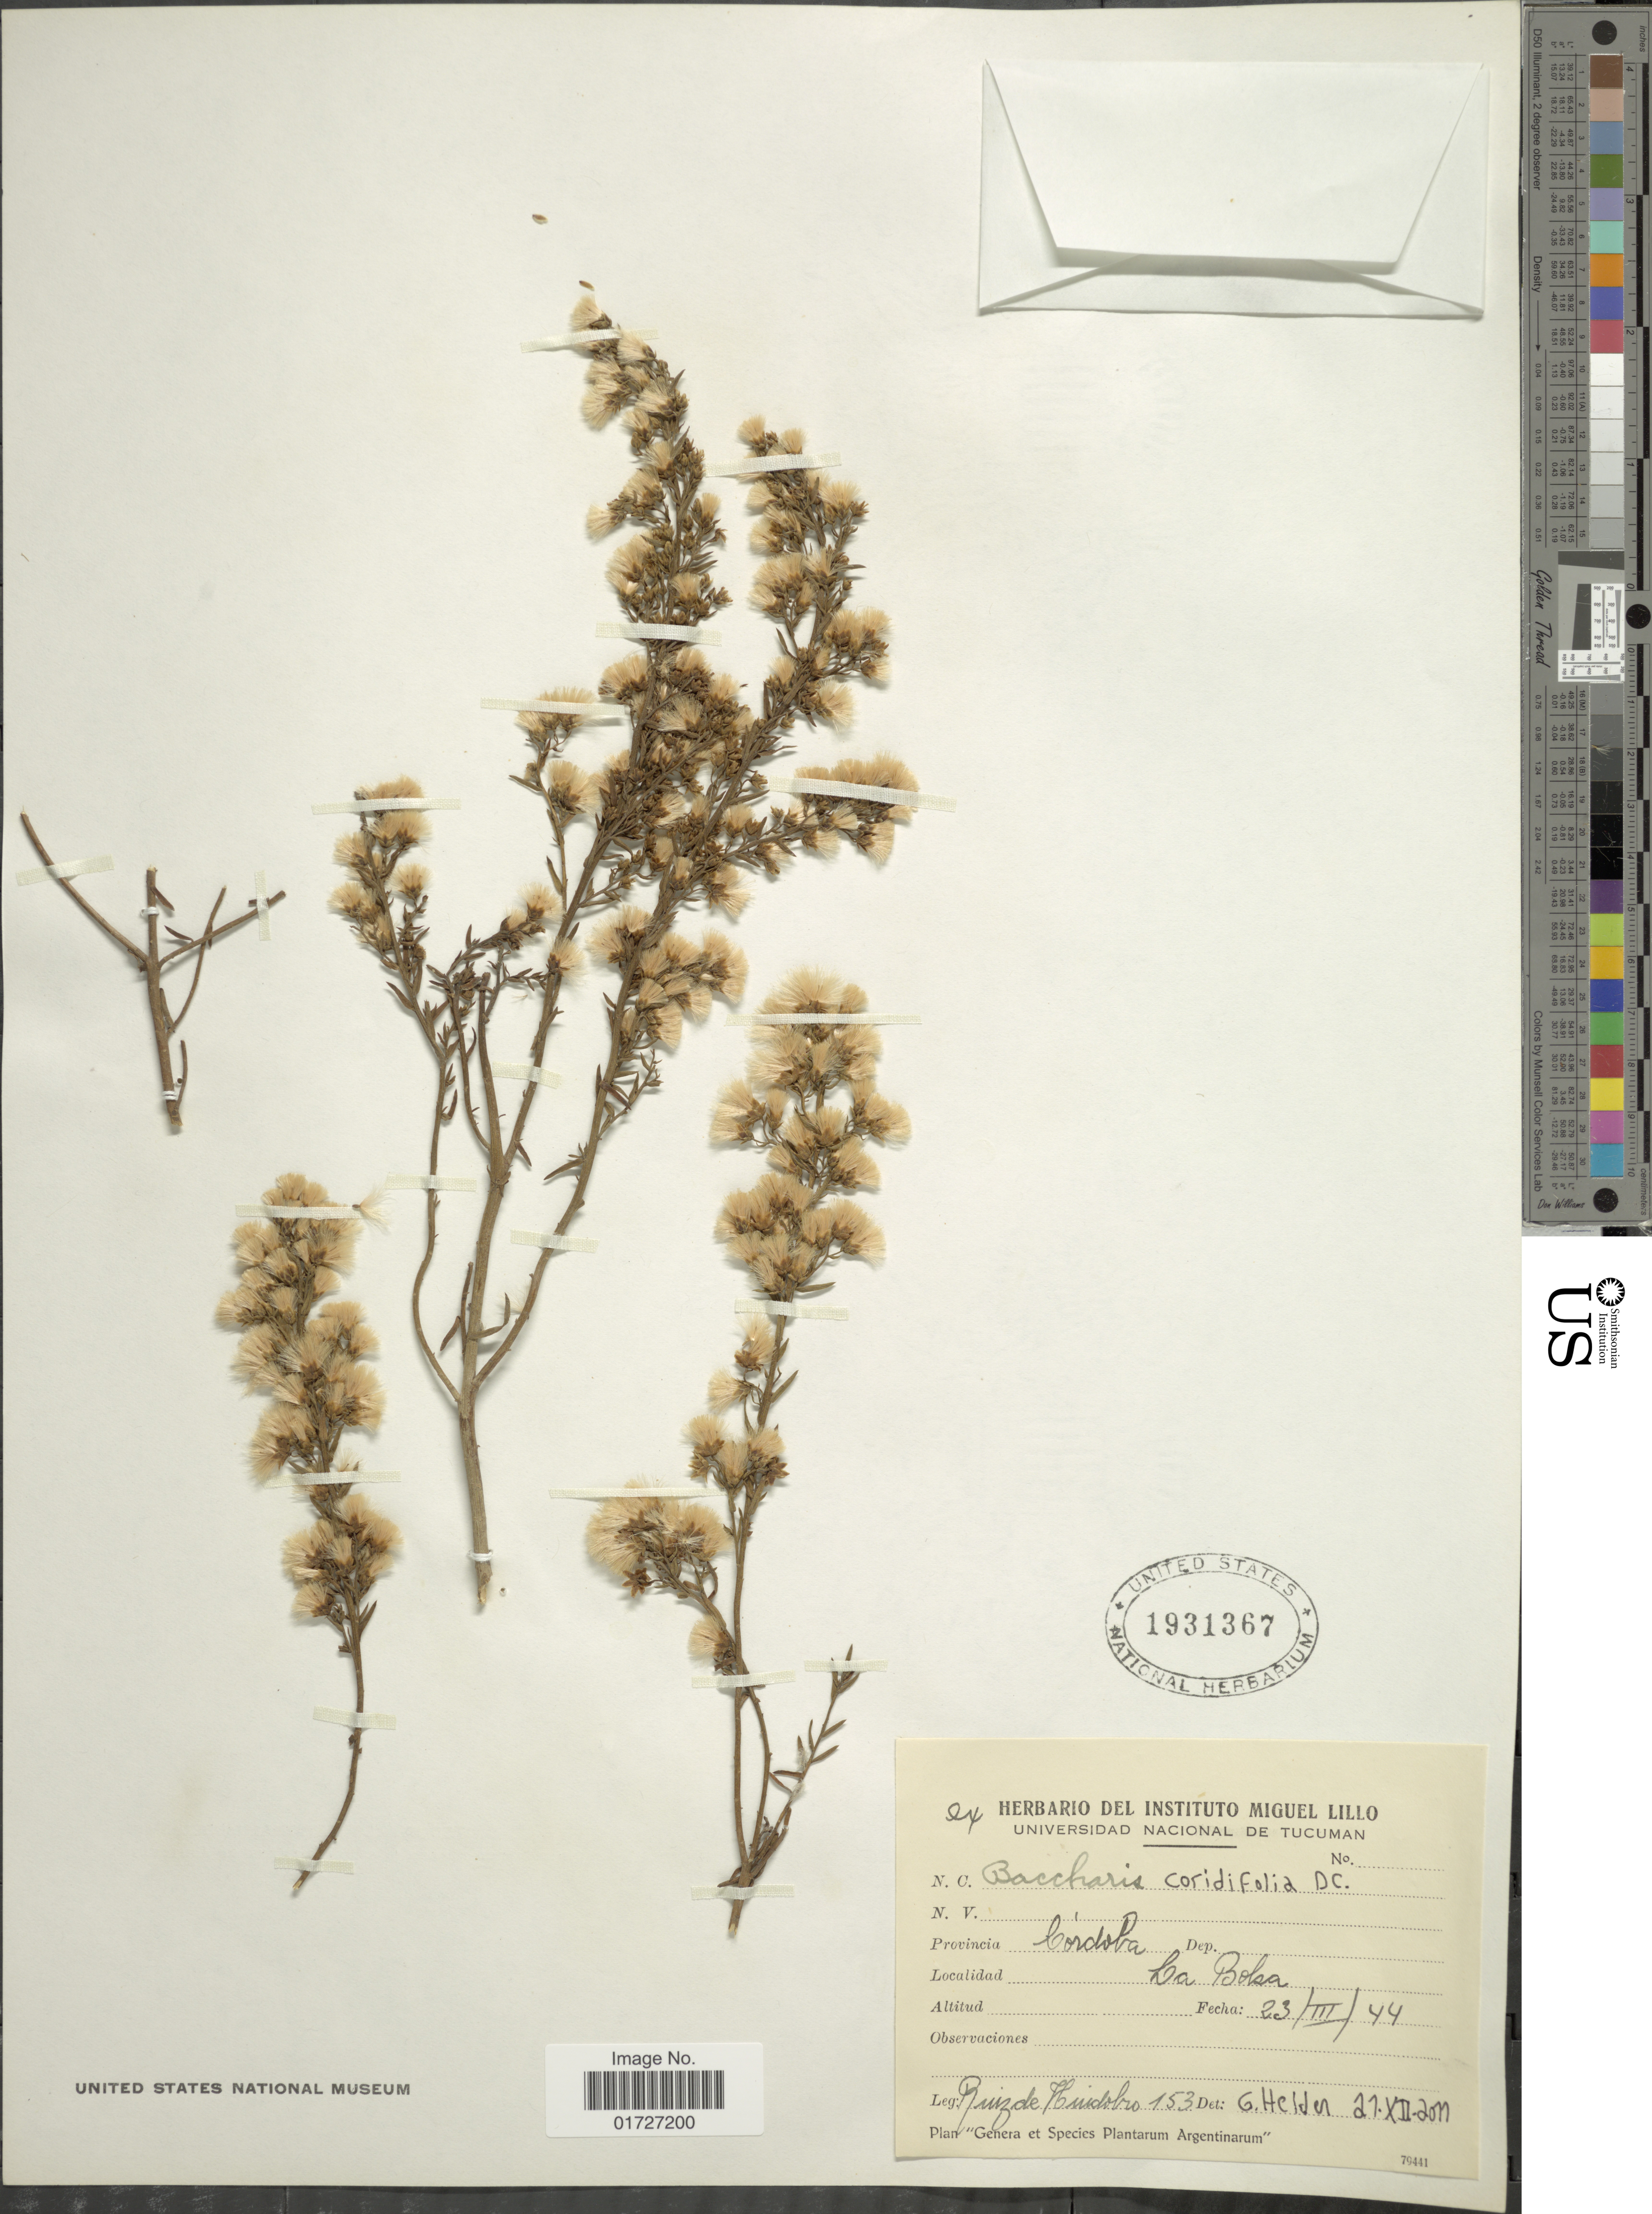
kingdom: Plantae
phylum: Tracheophyta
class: Magnoliopsida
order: Asterales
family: Asteraceae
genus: Baccharis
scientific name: Baccharis coridifolia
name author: DC.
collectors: A. M. R. Huidobro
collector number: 1153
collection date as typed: Transcribed d/m/y: 23/3/44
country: Argentina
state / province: Cordoba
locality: La Bolsa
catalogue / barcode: US 1931367